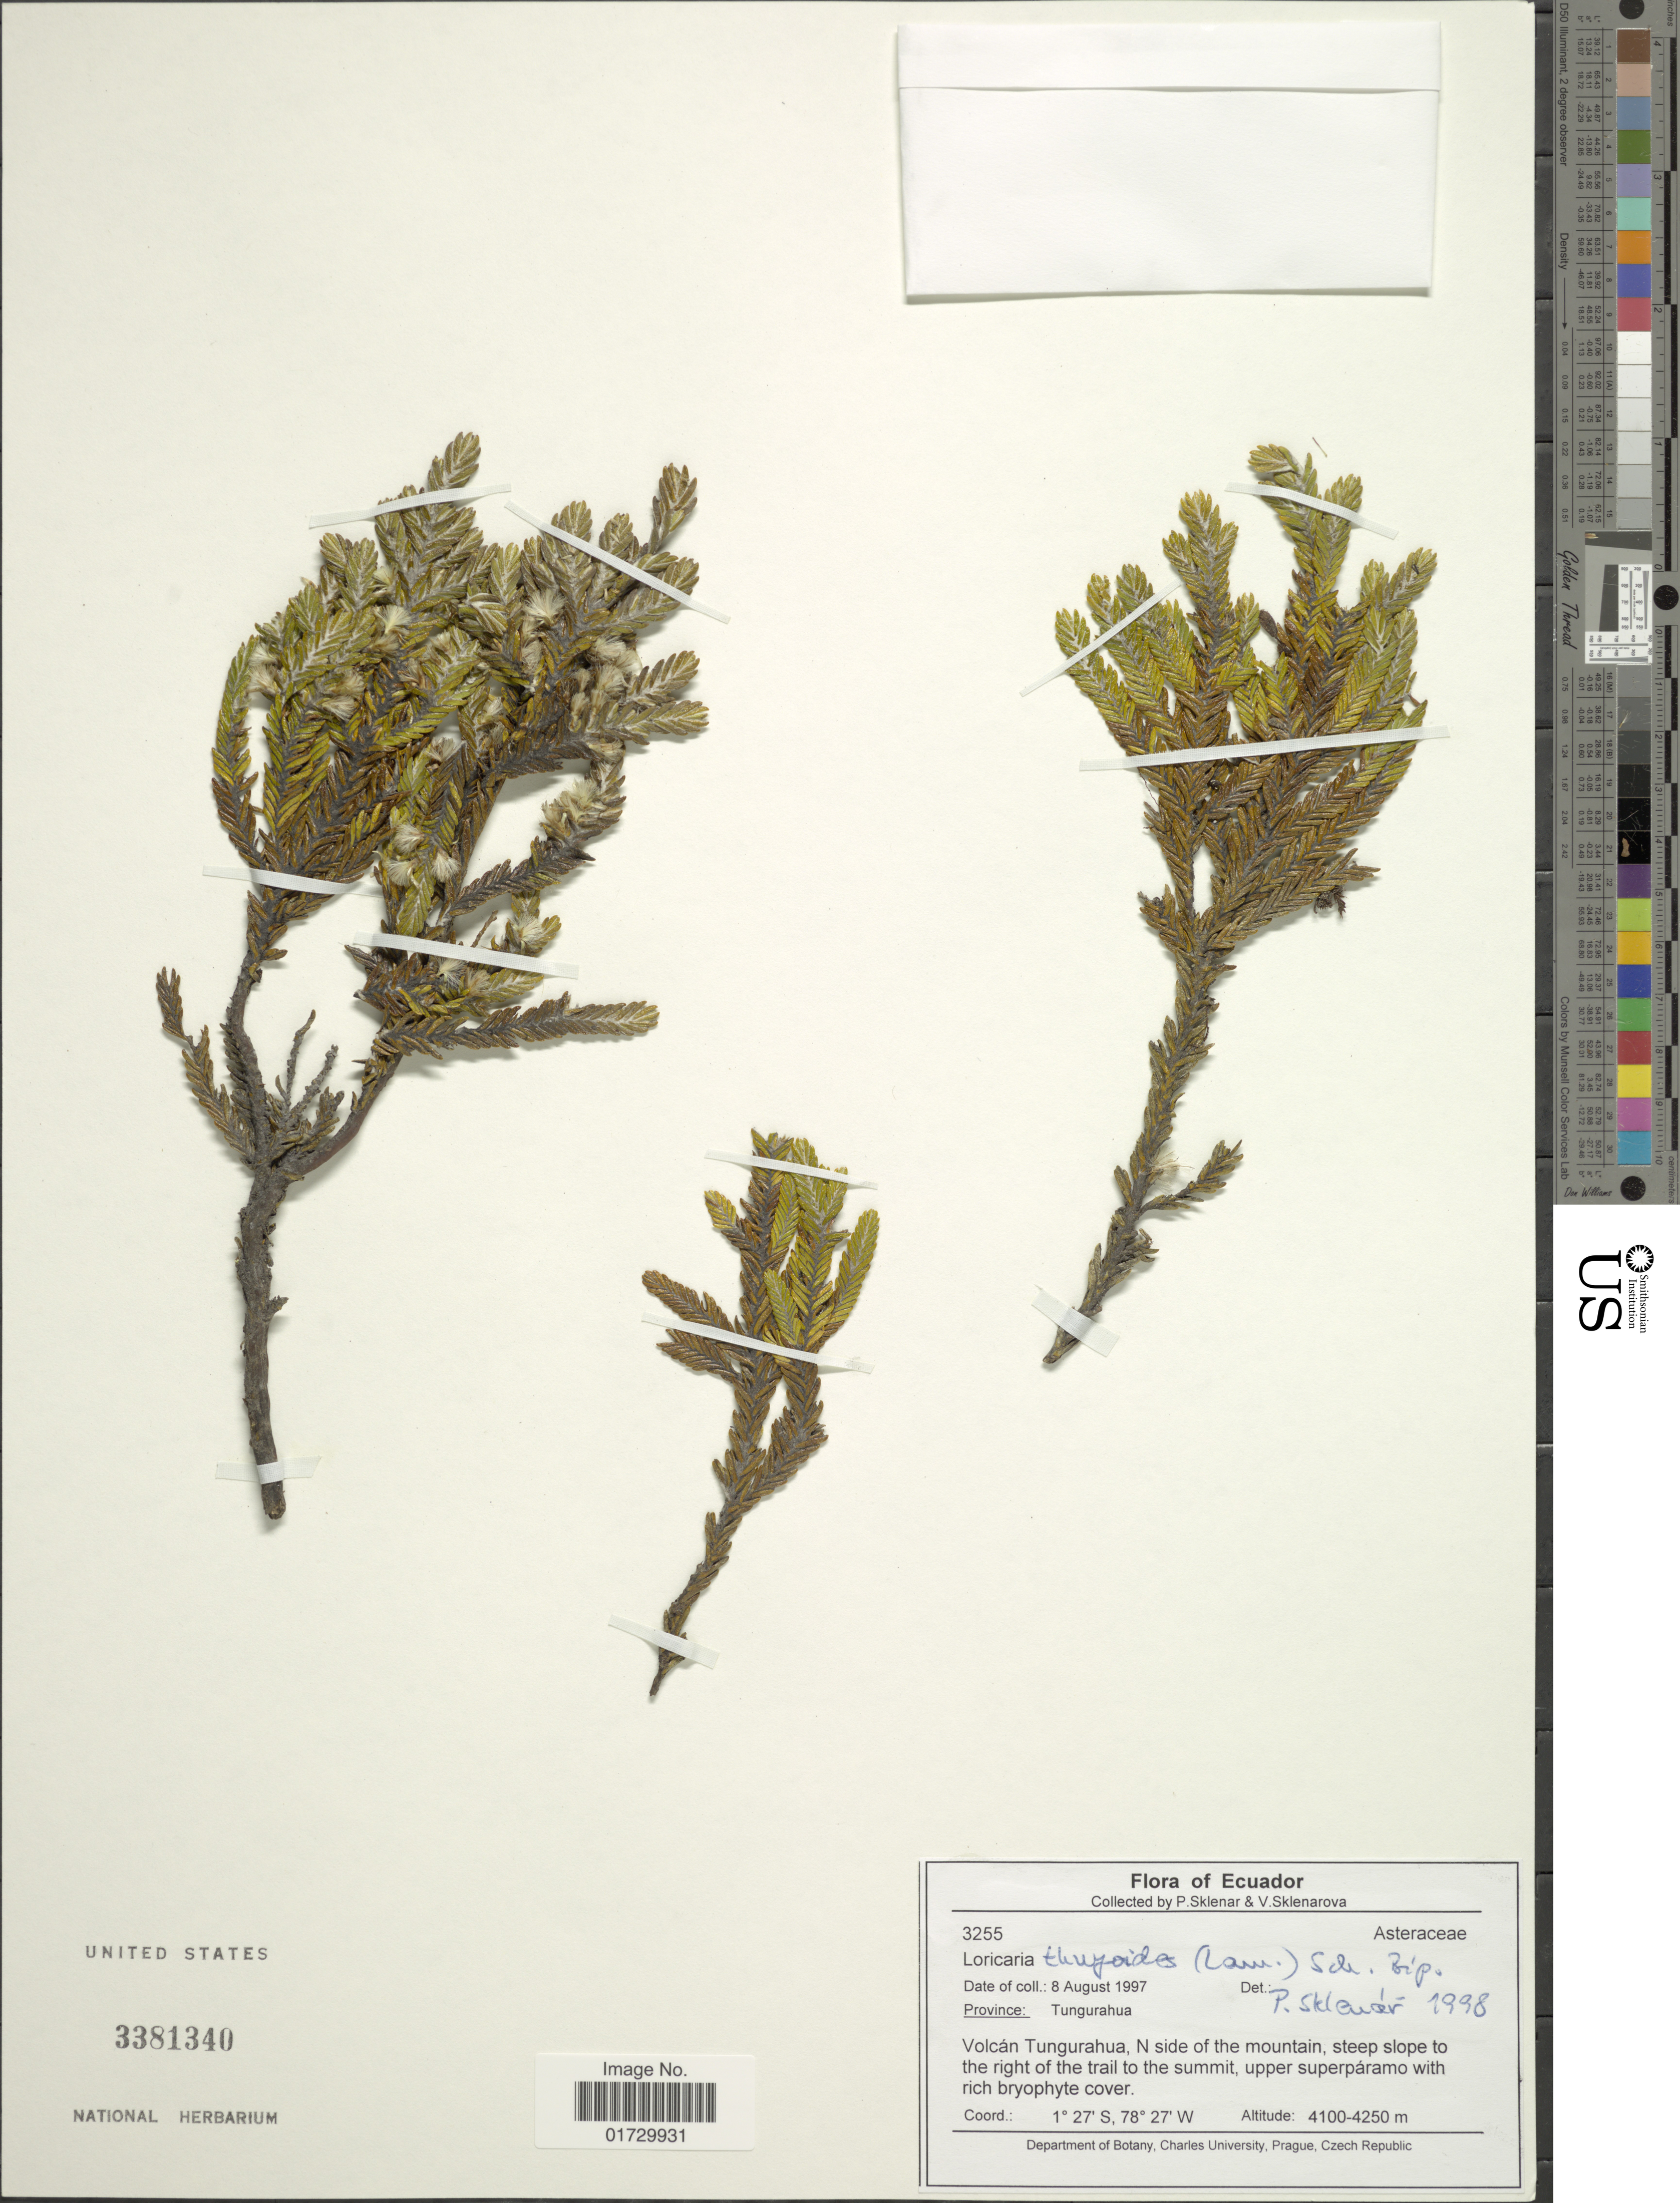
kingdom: Plantae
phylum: Tracheophyta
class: Magnoliopsida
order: Asterales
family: Asteraceae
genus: Loricaria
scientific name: Loricaria thuyoides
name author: (Lam.) Sch. Bip.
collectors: P. Sklenár & V. Sklenárová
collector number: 3255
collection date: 1997-08-08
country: Ecuador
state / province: Tungurahua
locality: Volcan Tungurahua, N side of the mountain, steep slope to the right of the trail to the summit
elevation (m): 4100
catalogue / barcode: US 3381340